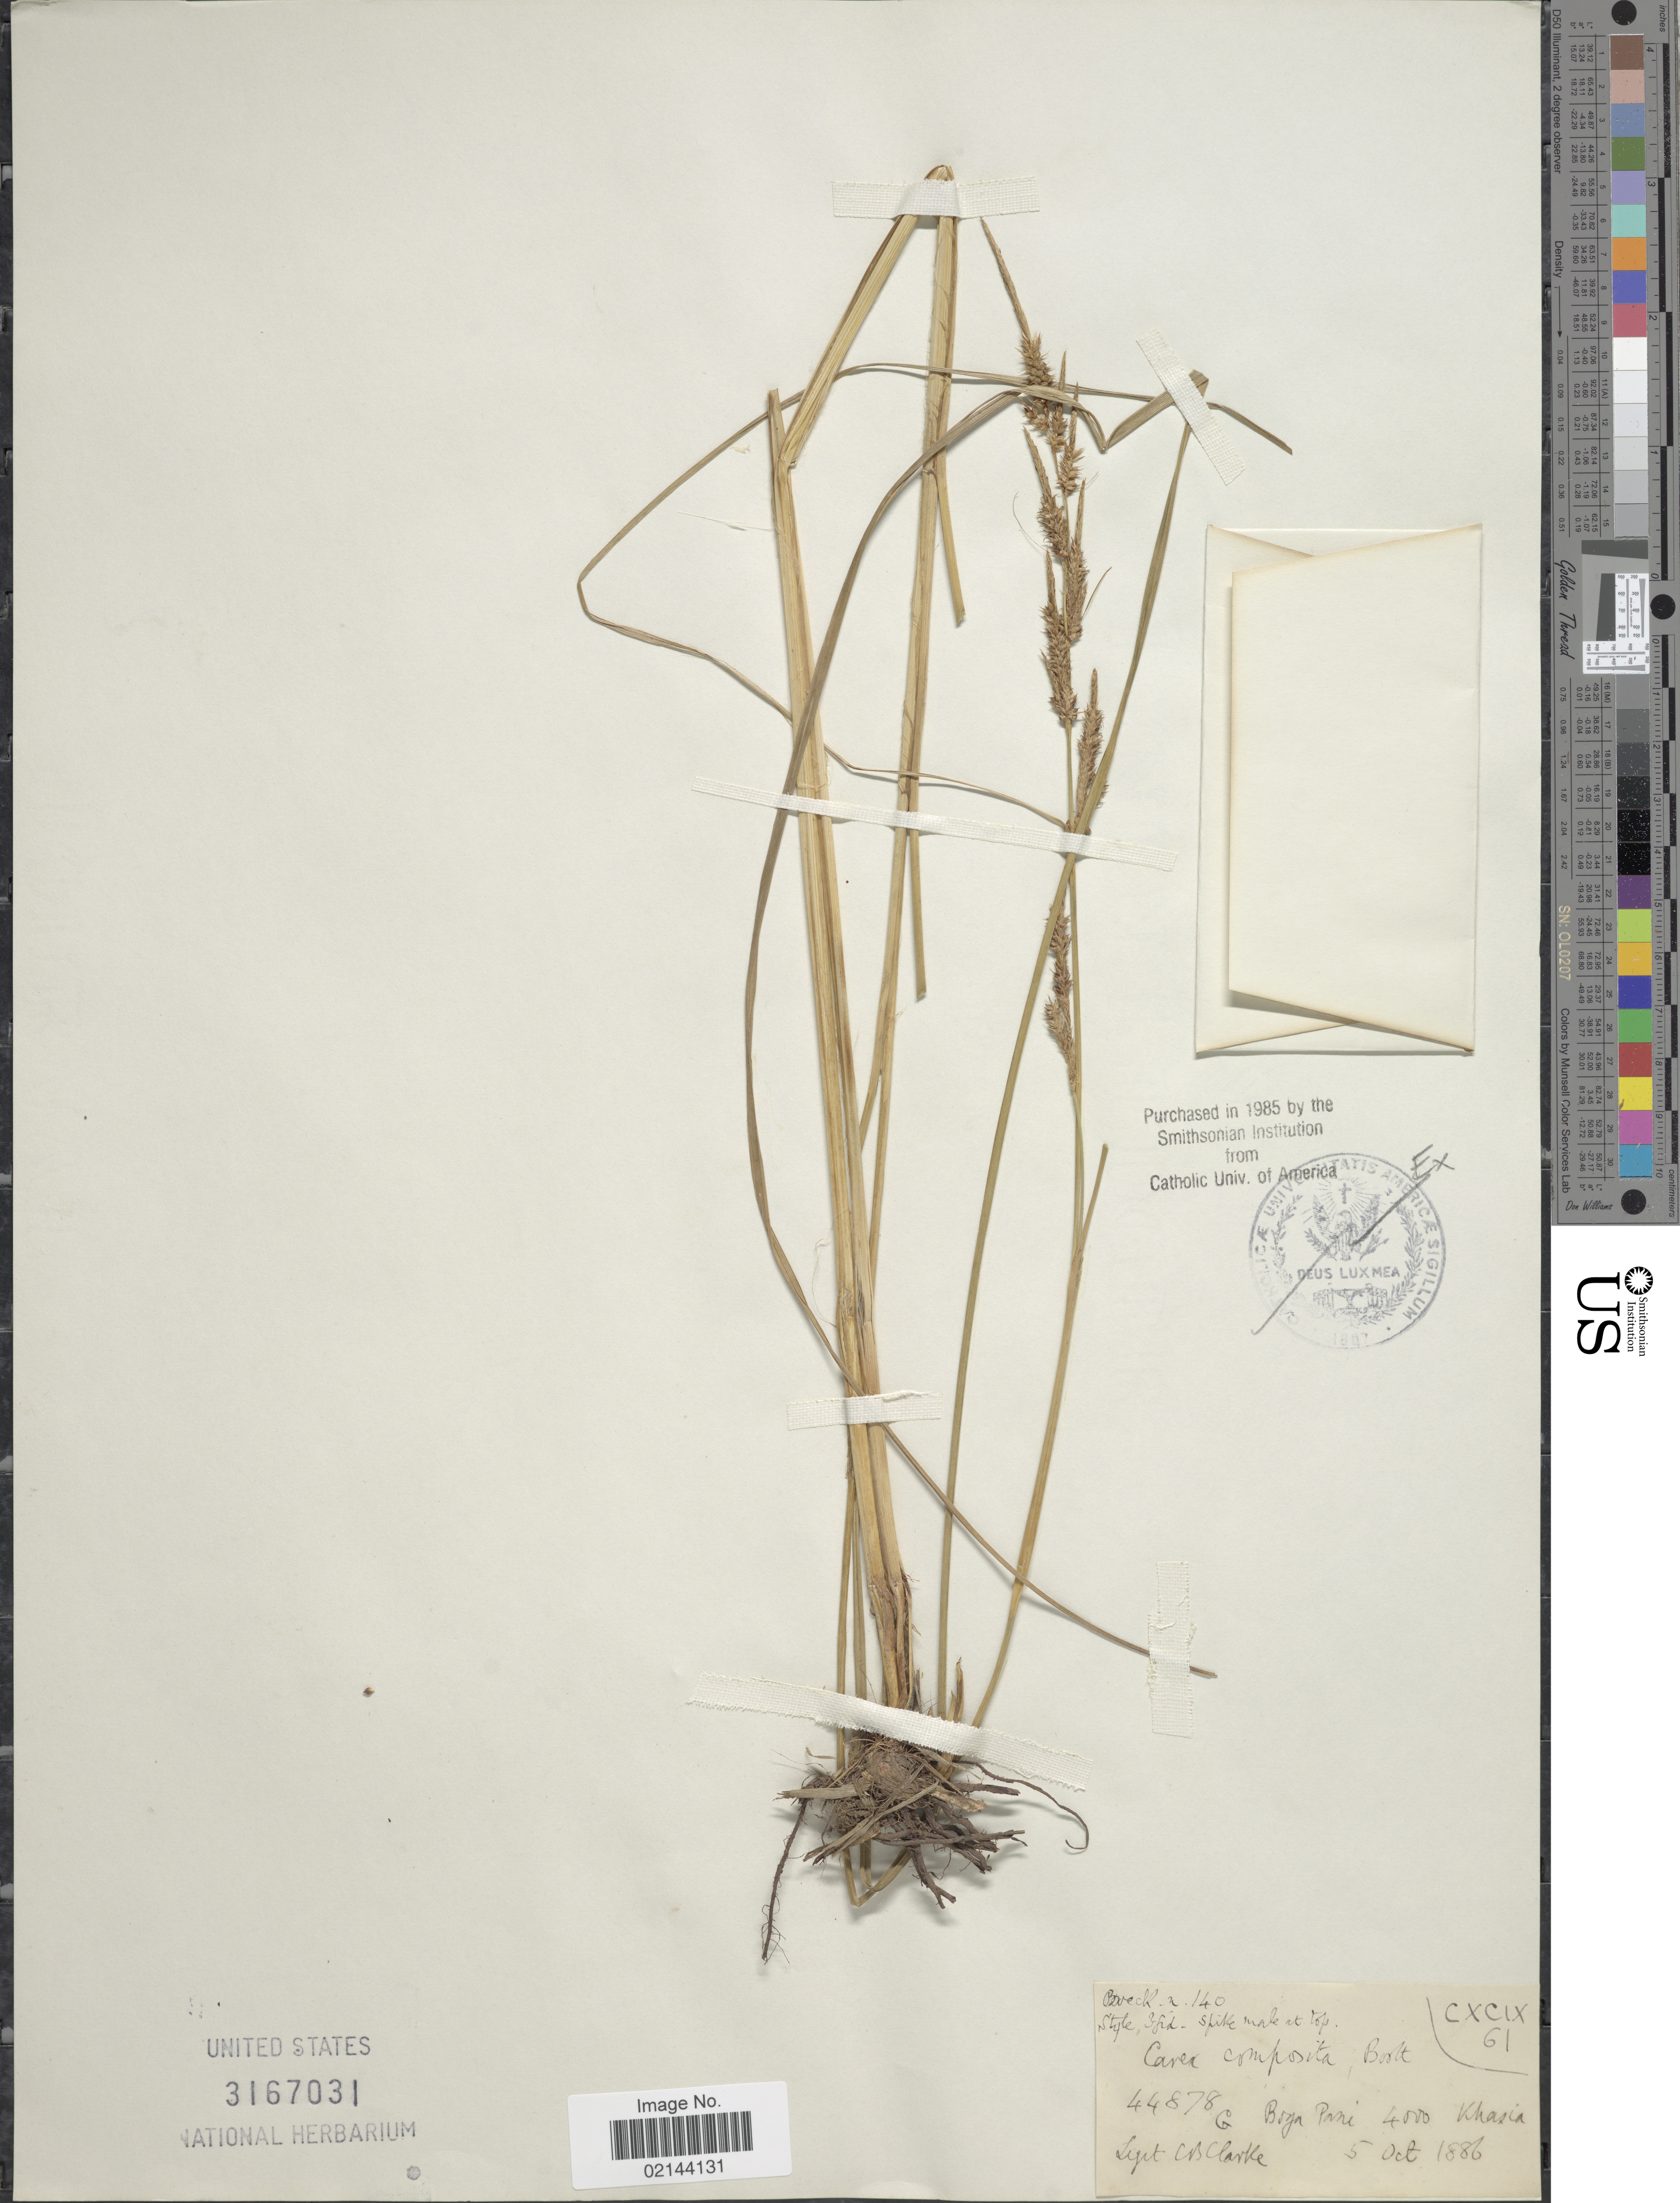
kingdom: Plantae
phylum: Tracheophyta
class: Liliopsida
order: Poales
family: Cyperaceae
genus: Carex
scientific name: Carex composita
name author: Boott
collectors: C. B. Clarke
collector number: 44878G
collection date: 1886-10-05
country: India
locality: Boga Pani, Khasia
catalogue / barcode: US 3167031